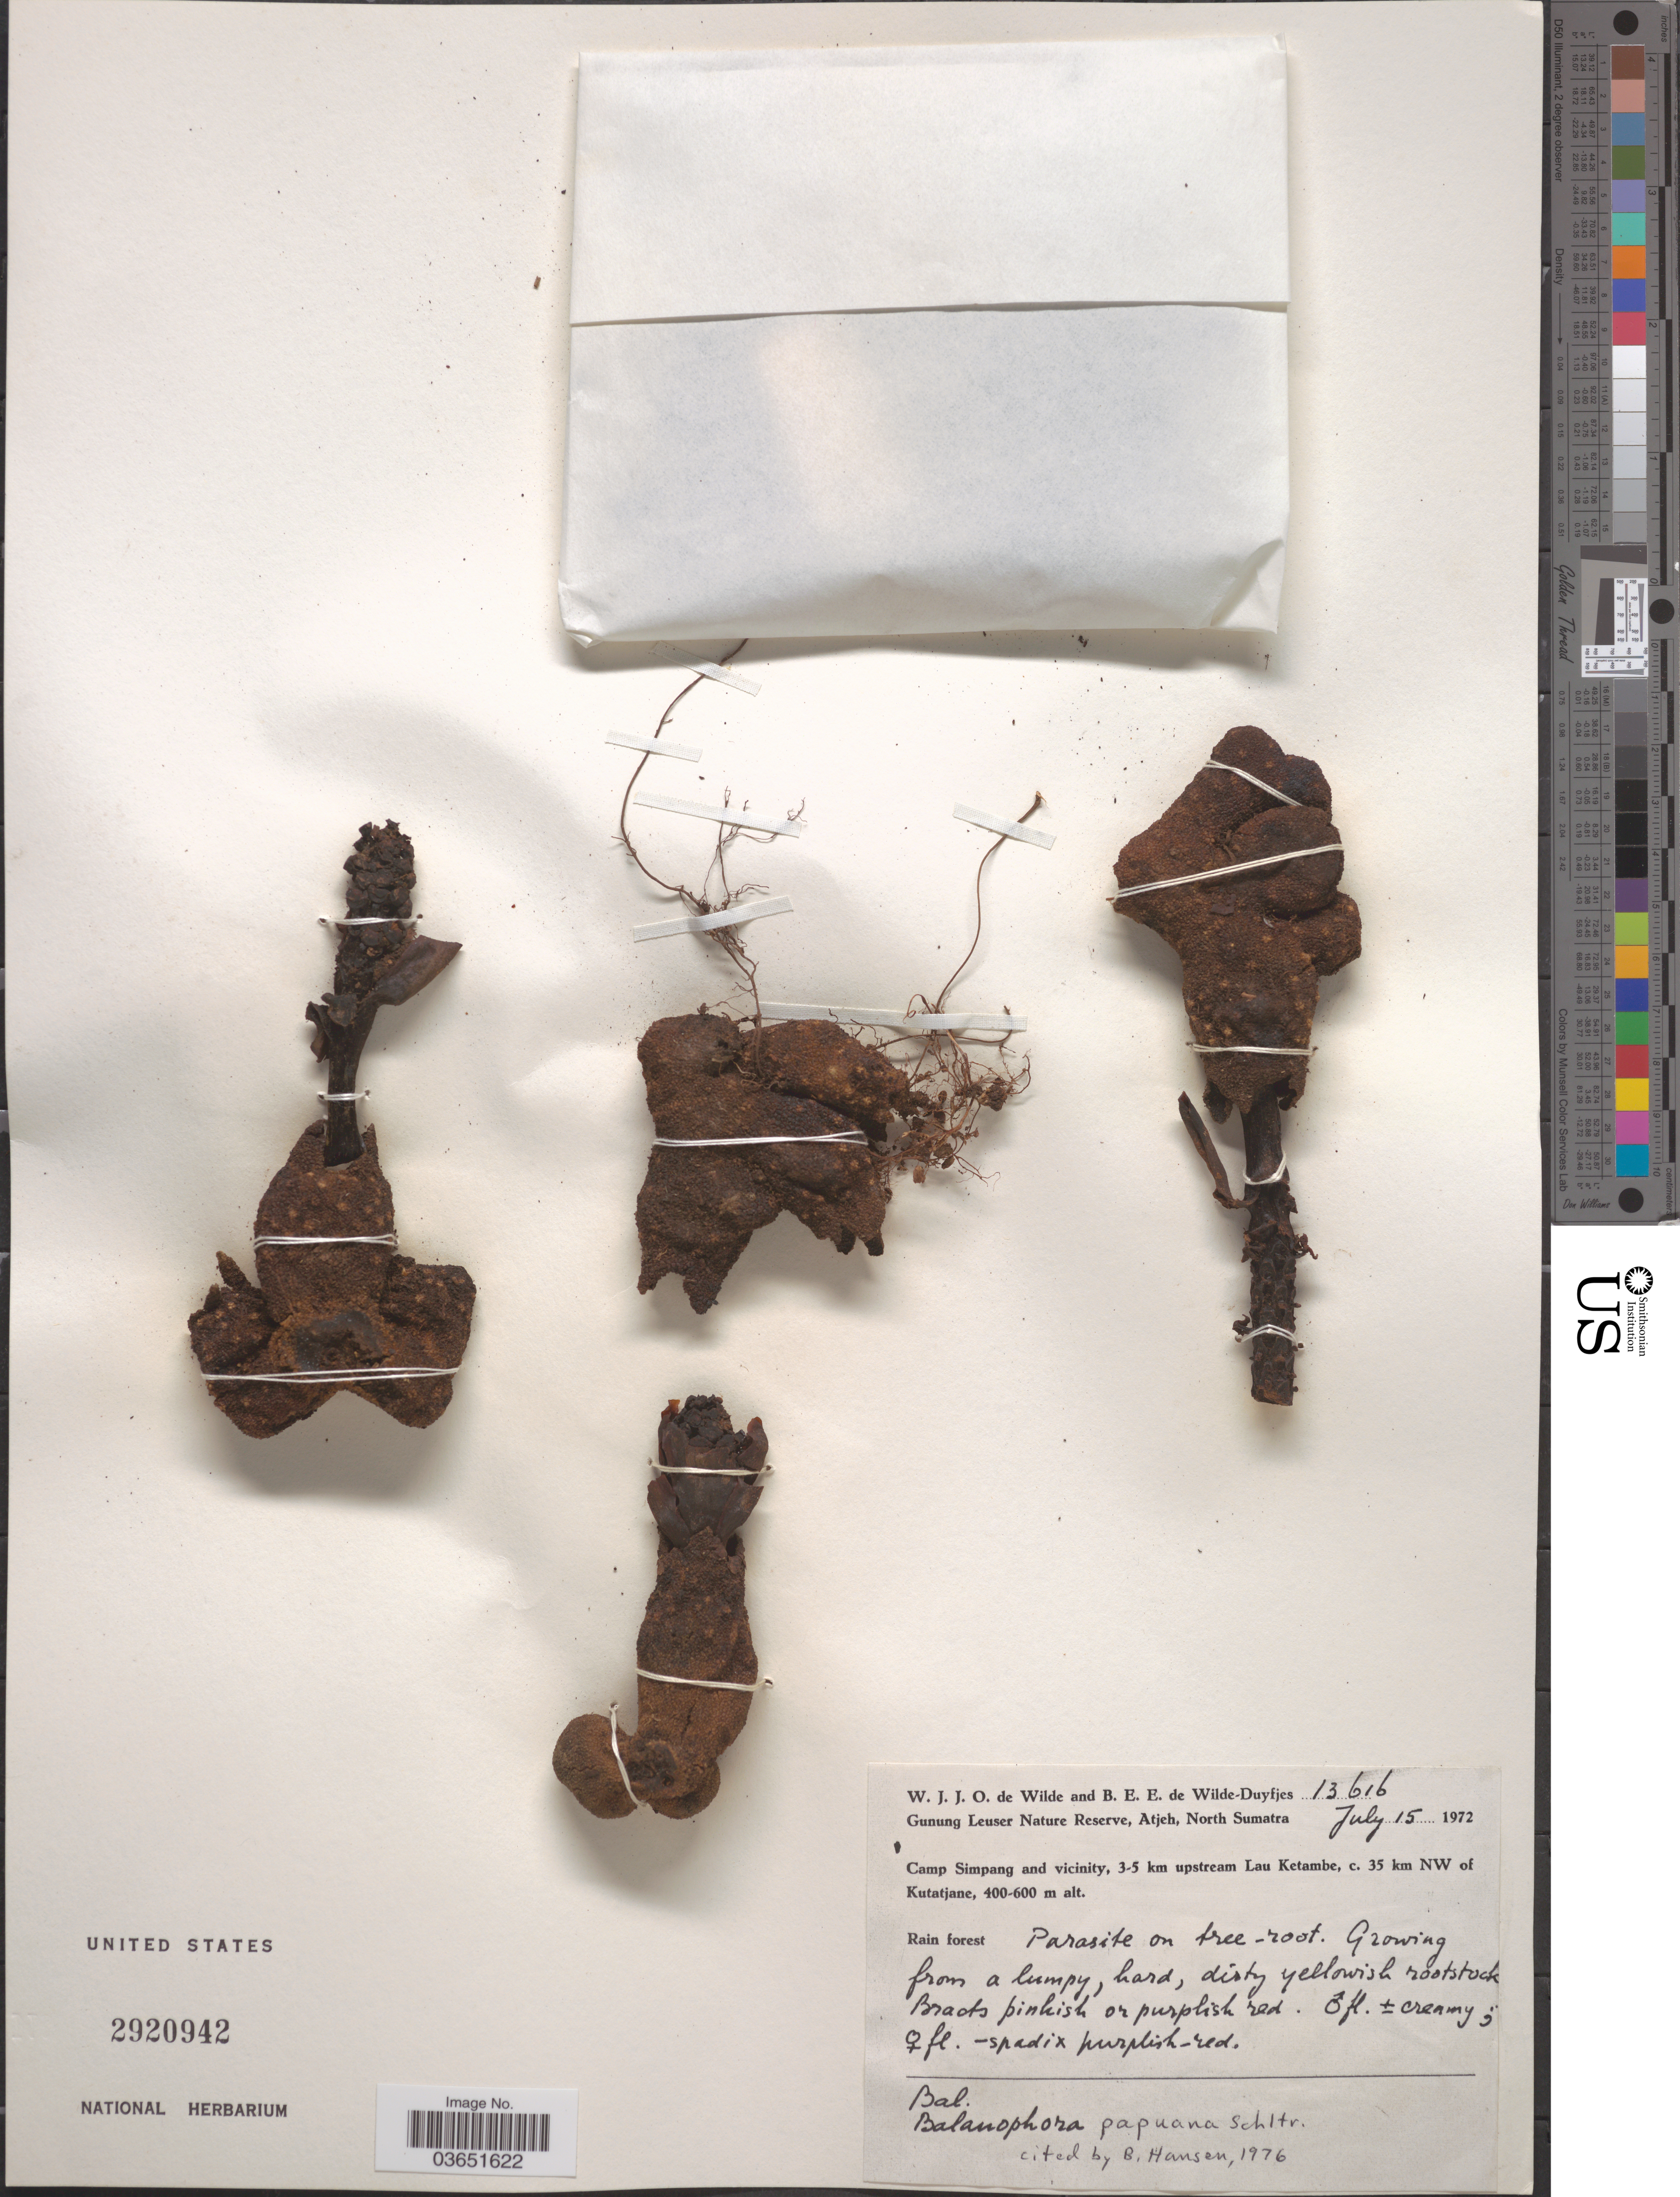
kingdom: Plantae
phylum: Tracheophyta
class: Magnoliopsida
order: Santalales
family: Balanophoraceae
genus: Balanophora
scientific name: Balanophora papuana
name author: Schltr.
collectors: W. J. de Wilde & B. E. de Wilde-Duyfjes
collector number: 13616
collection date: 1972-07-15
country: Indonesia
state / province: Sumatra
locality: Gunung Leuser Nature Reserve, Atjeh, North Sumatra. Camp Simpang and vicinity, 3-5 km upstream Lau Ketambe, c. 35 km NW of Kutatjane.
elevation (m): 400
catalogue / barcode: US 2920942